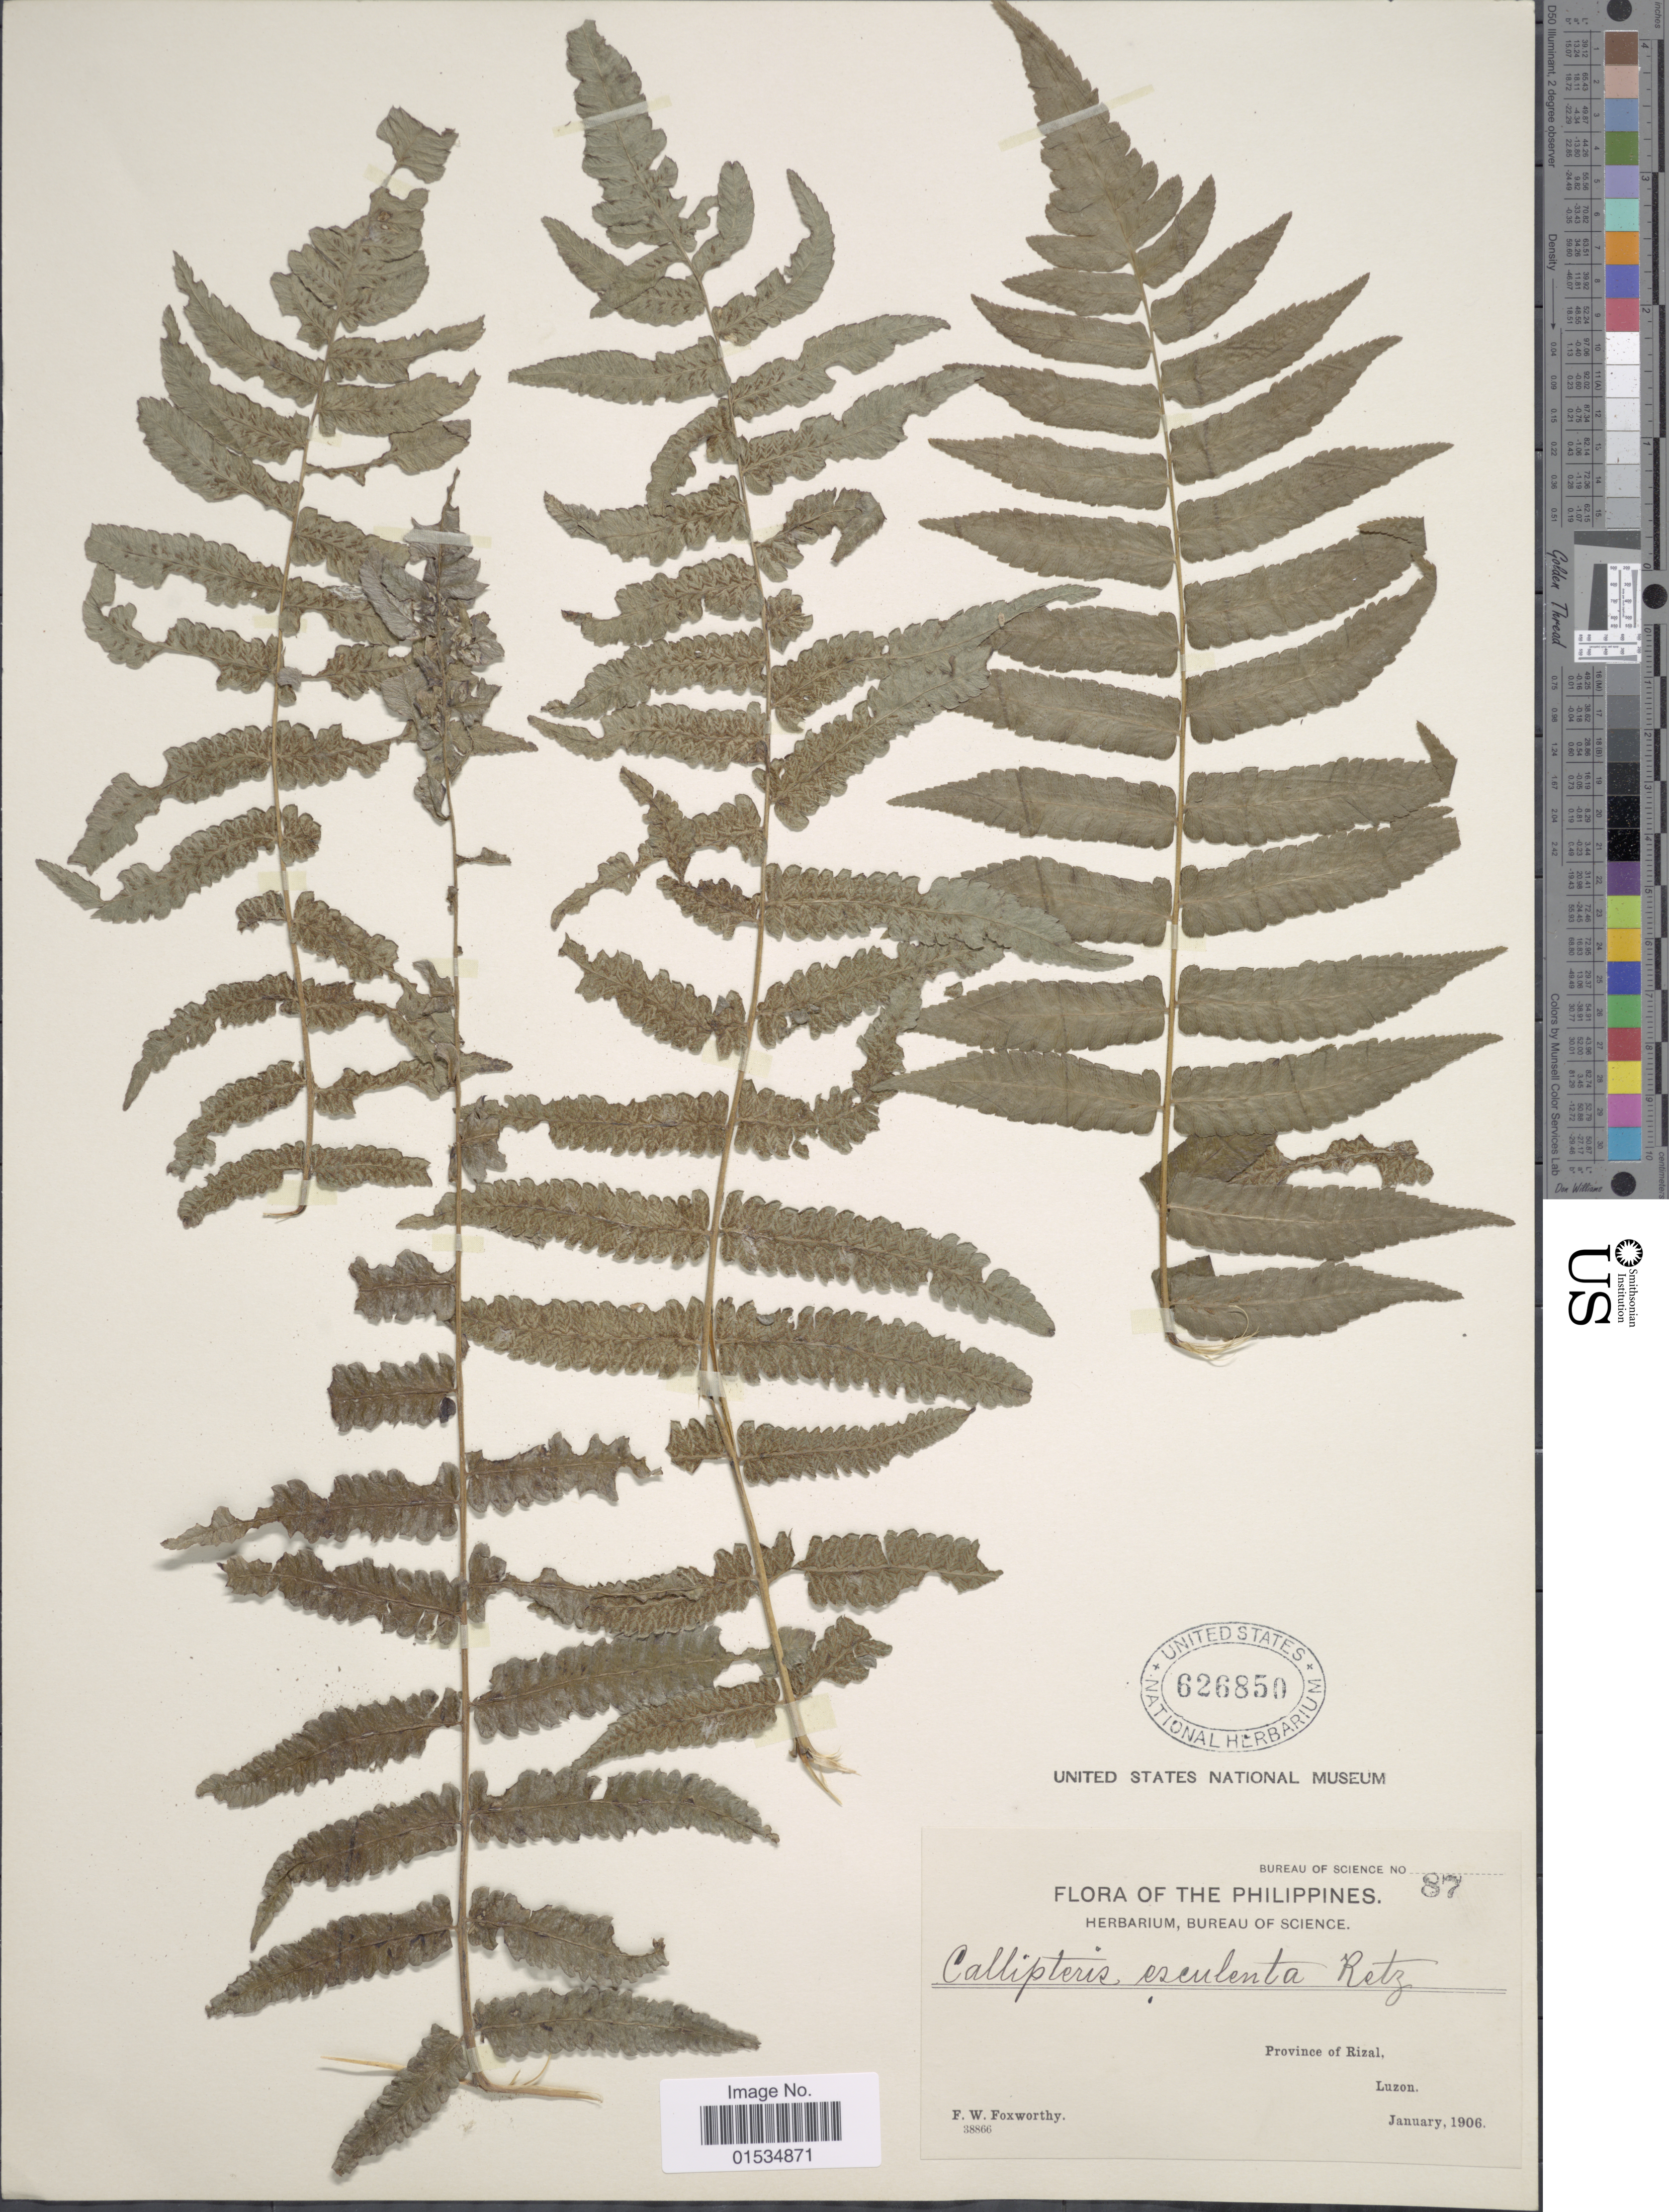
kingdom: Plantae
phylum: Tracheophyta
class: Polypodiopsida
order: Polypodiales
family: Athyriaceae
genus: Diplazium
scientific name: Diplazium esculentum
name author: (Retz.) Sw.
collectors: F. W. Foxworthy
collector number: Bureau of Science 87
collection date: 1906-01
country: Philippines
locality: Province of Rizal, Luzon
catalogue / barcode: US 626850